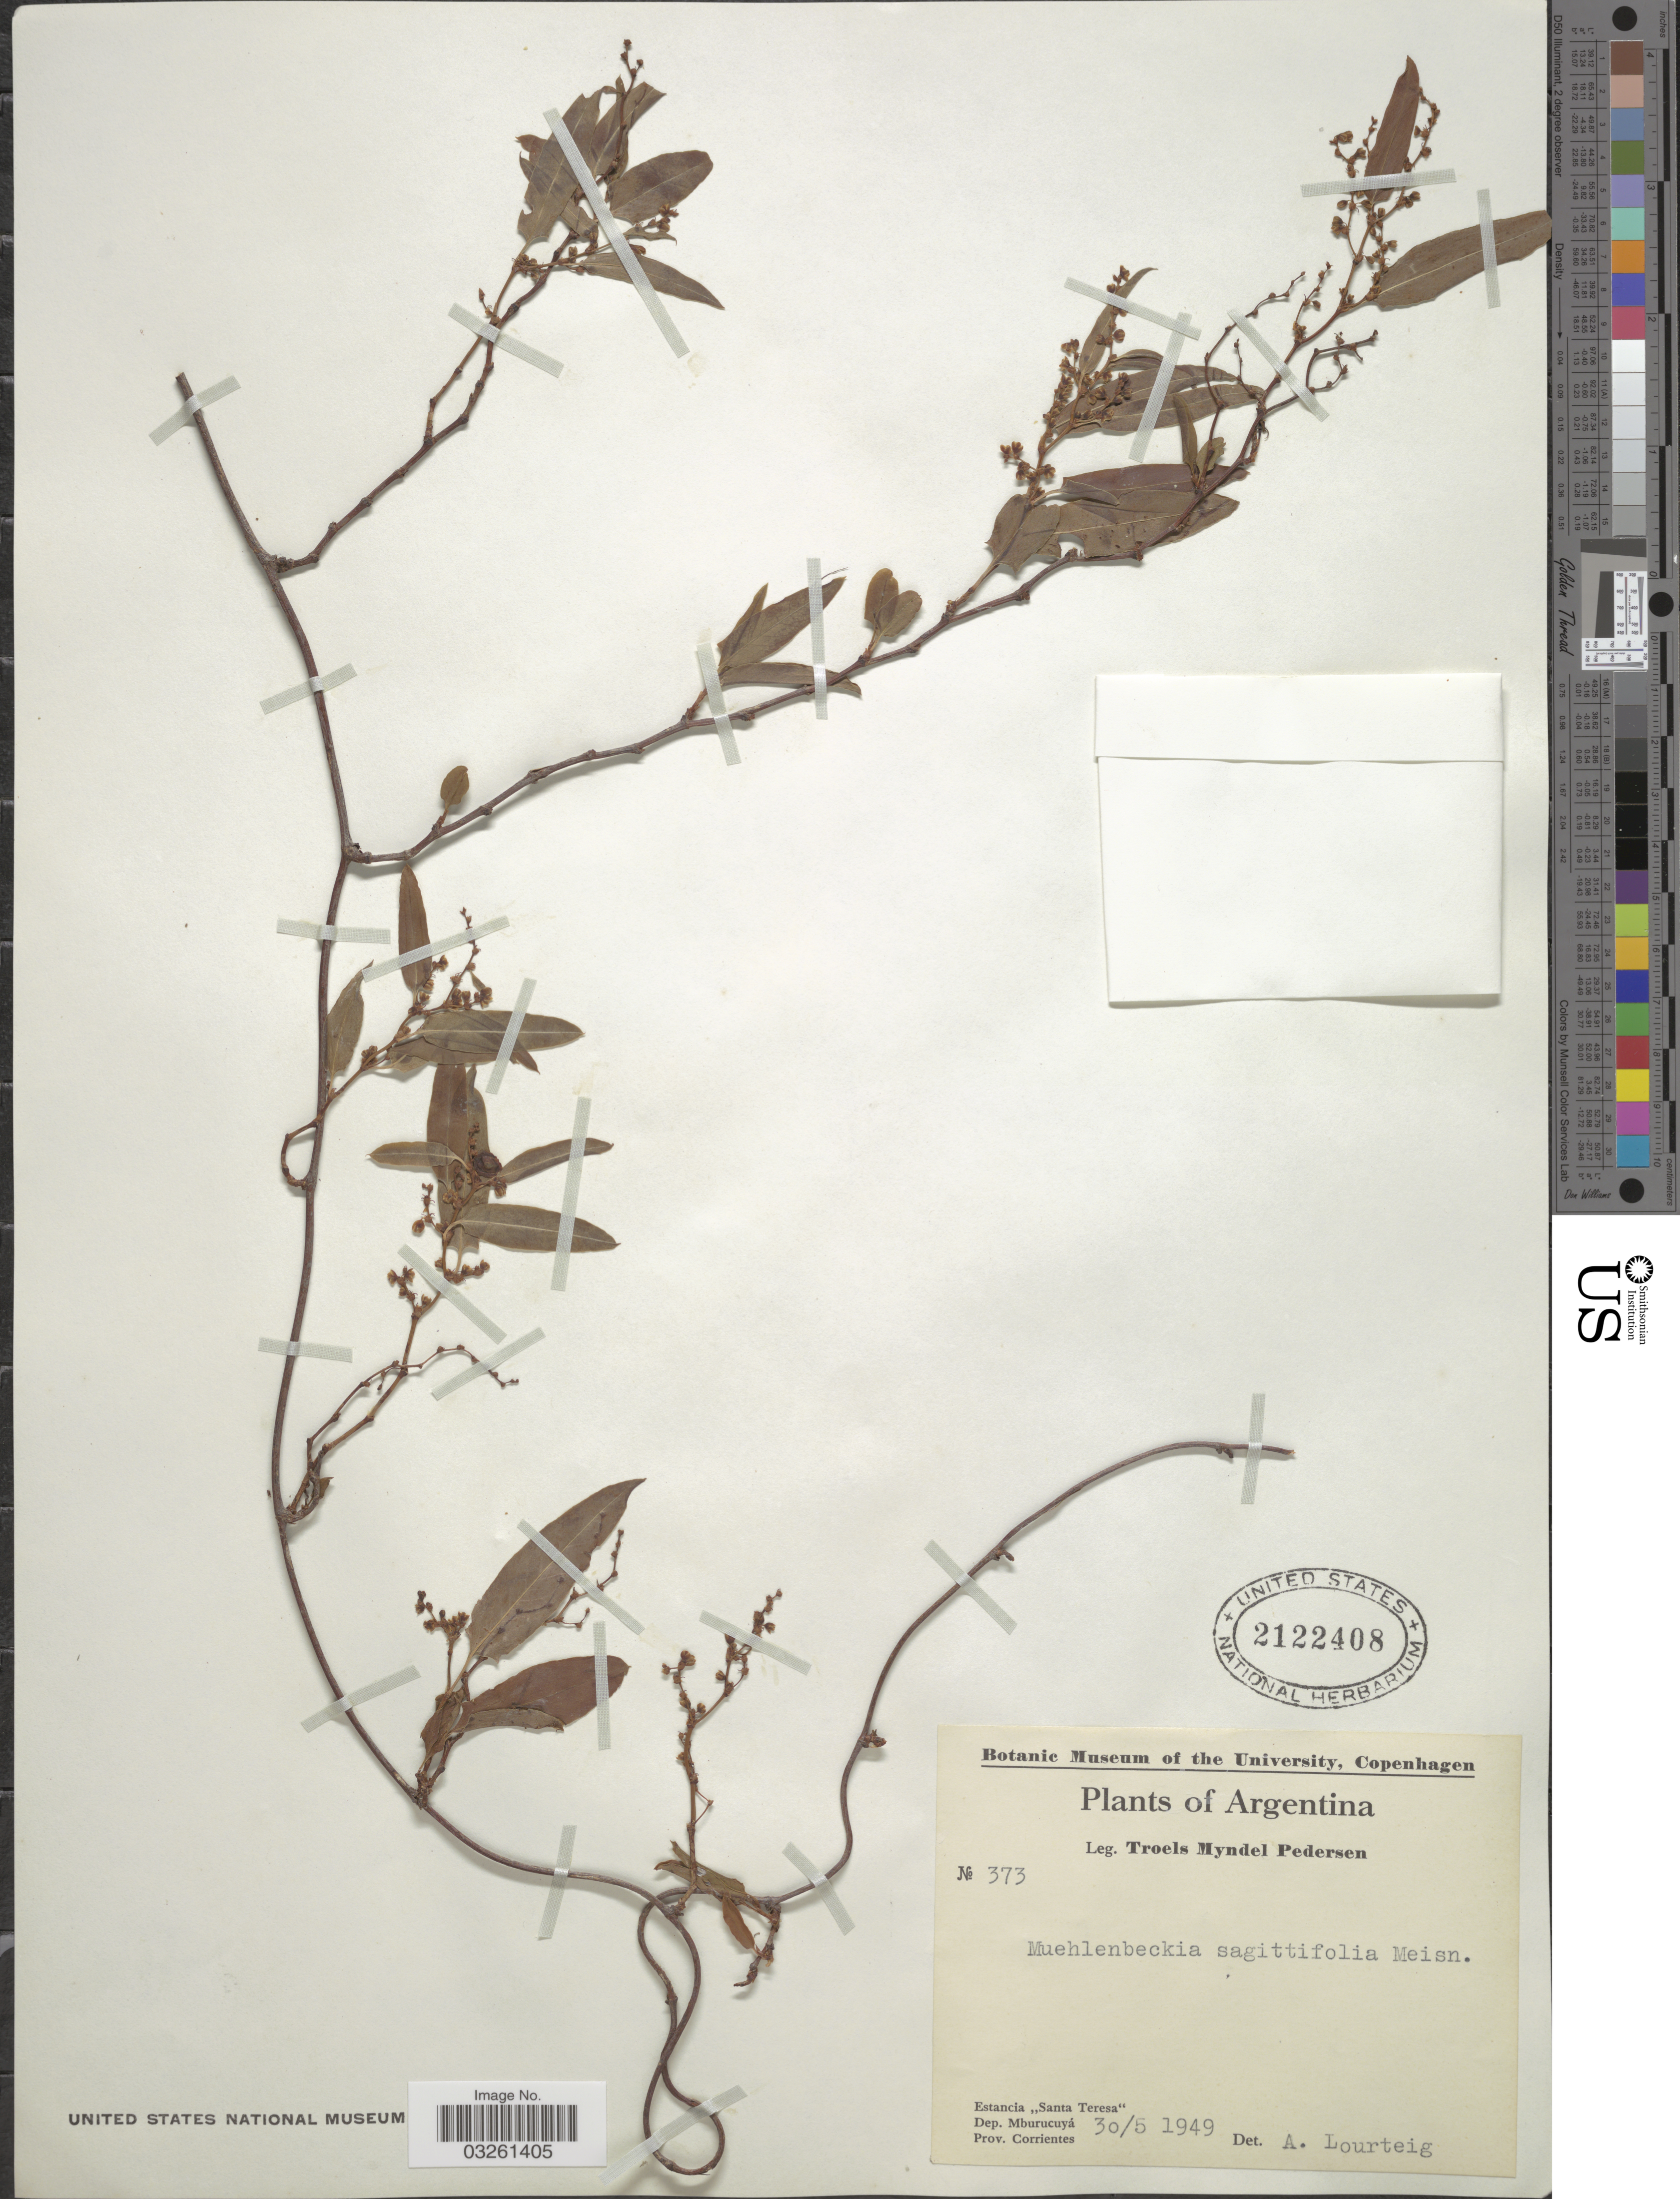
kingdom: Plantae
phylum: Tracheophyta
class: Magnoliopsida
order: Caryophyllales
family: Polygonaceae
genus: Muehlenbeckia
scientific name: Muehlenbeckia sagittifolia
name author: (Ortega) Meisn.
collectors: T. Pederson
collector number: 373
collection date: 1949-05-30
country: Argentina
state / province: Corrientes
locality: Estancia "Santa Teresa". Dep. Mburucuyá.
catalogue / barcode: US 2122408